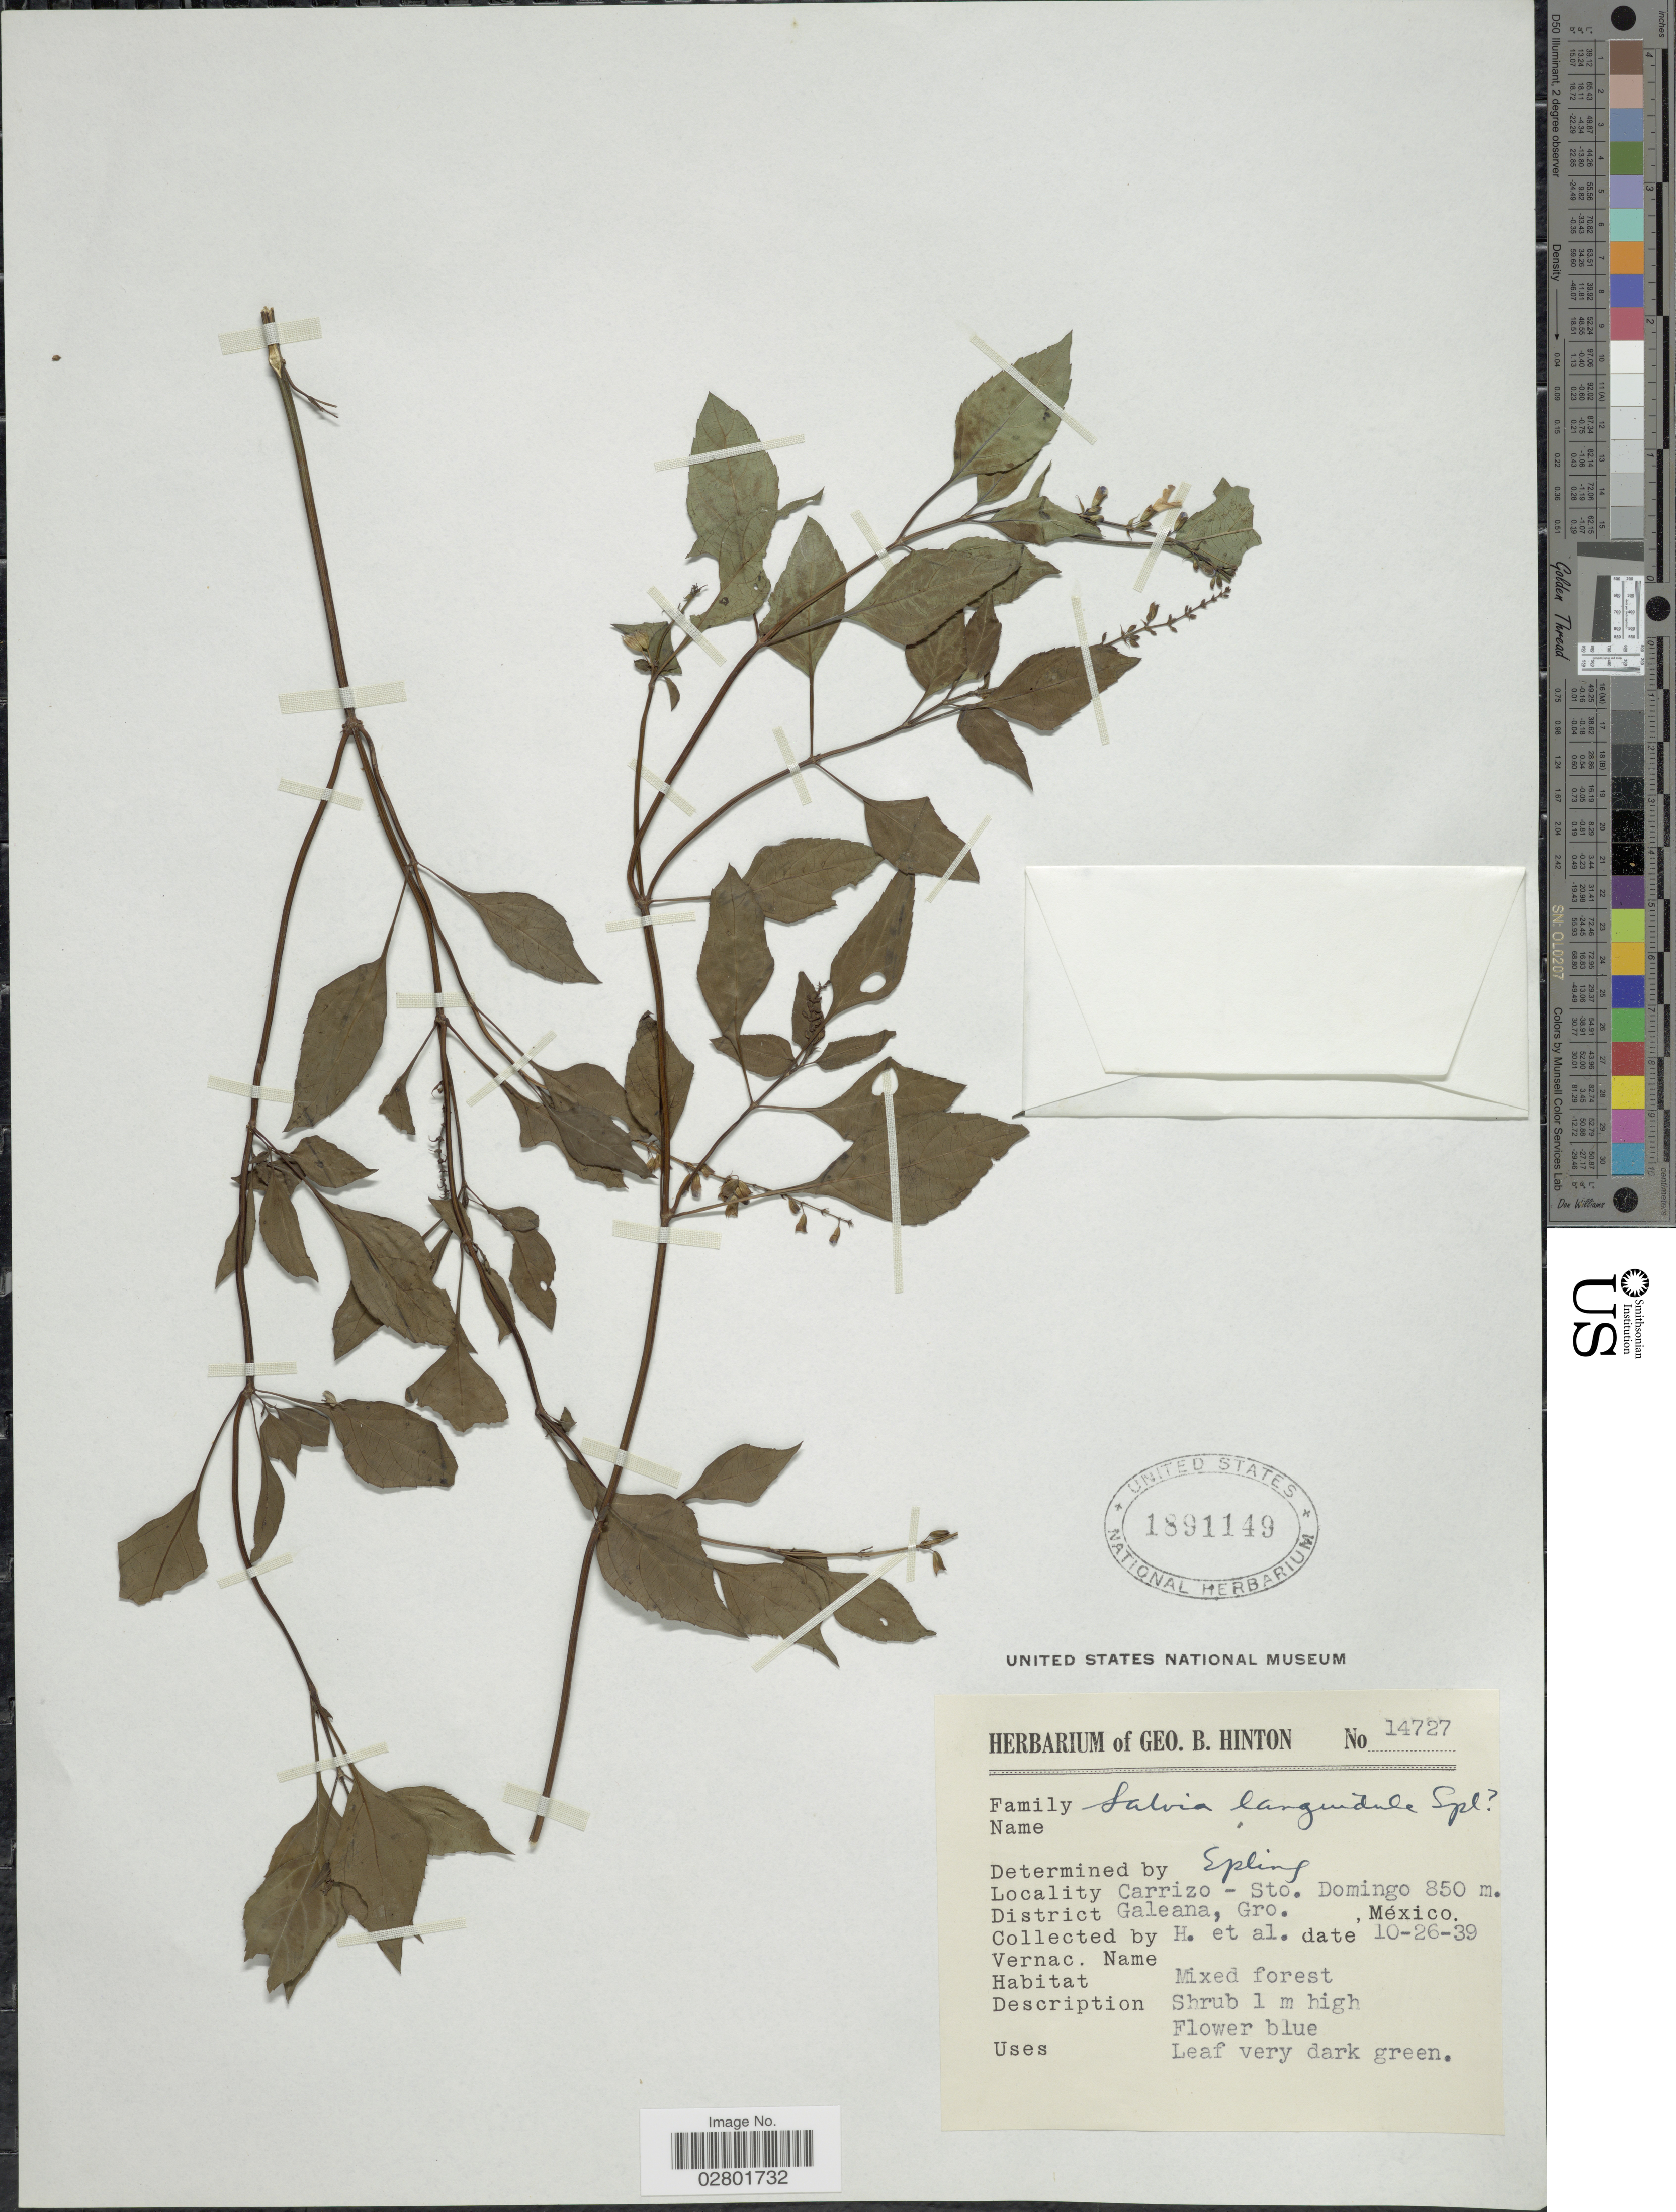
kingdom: Plantae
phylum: Tracheophyta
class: Magnoliopsida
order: Lamiales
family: Lamiaceae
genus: Salvia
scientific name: Salvia languidula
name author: Epling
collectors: G. B. Hinton & et al.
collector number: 14727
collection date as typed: Transcribed d/m/y: 26/10/39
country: Mexico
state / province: Guerrero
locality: Carrizo - Sto. Domingo, District Galeana.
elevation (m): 850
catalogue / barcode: US 1891149